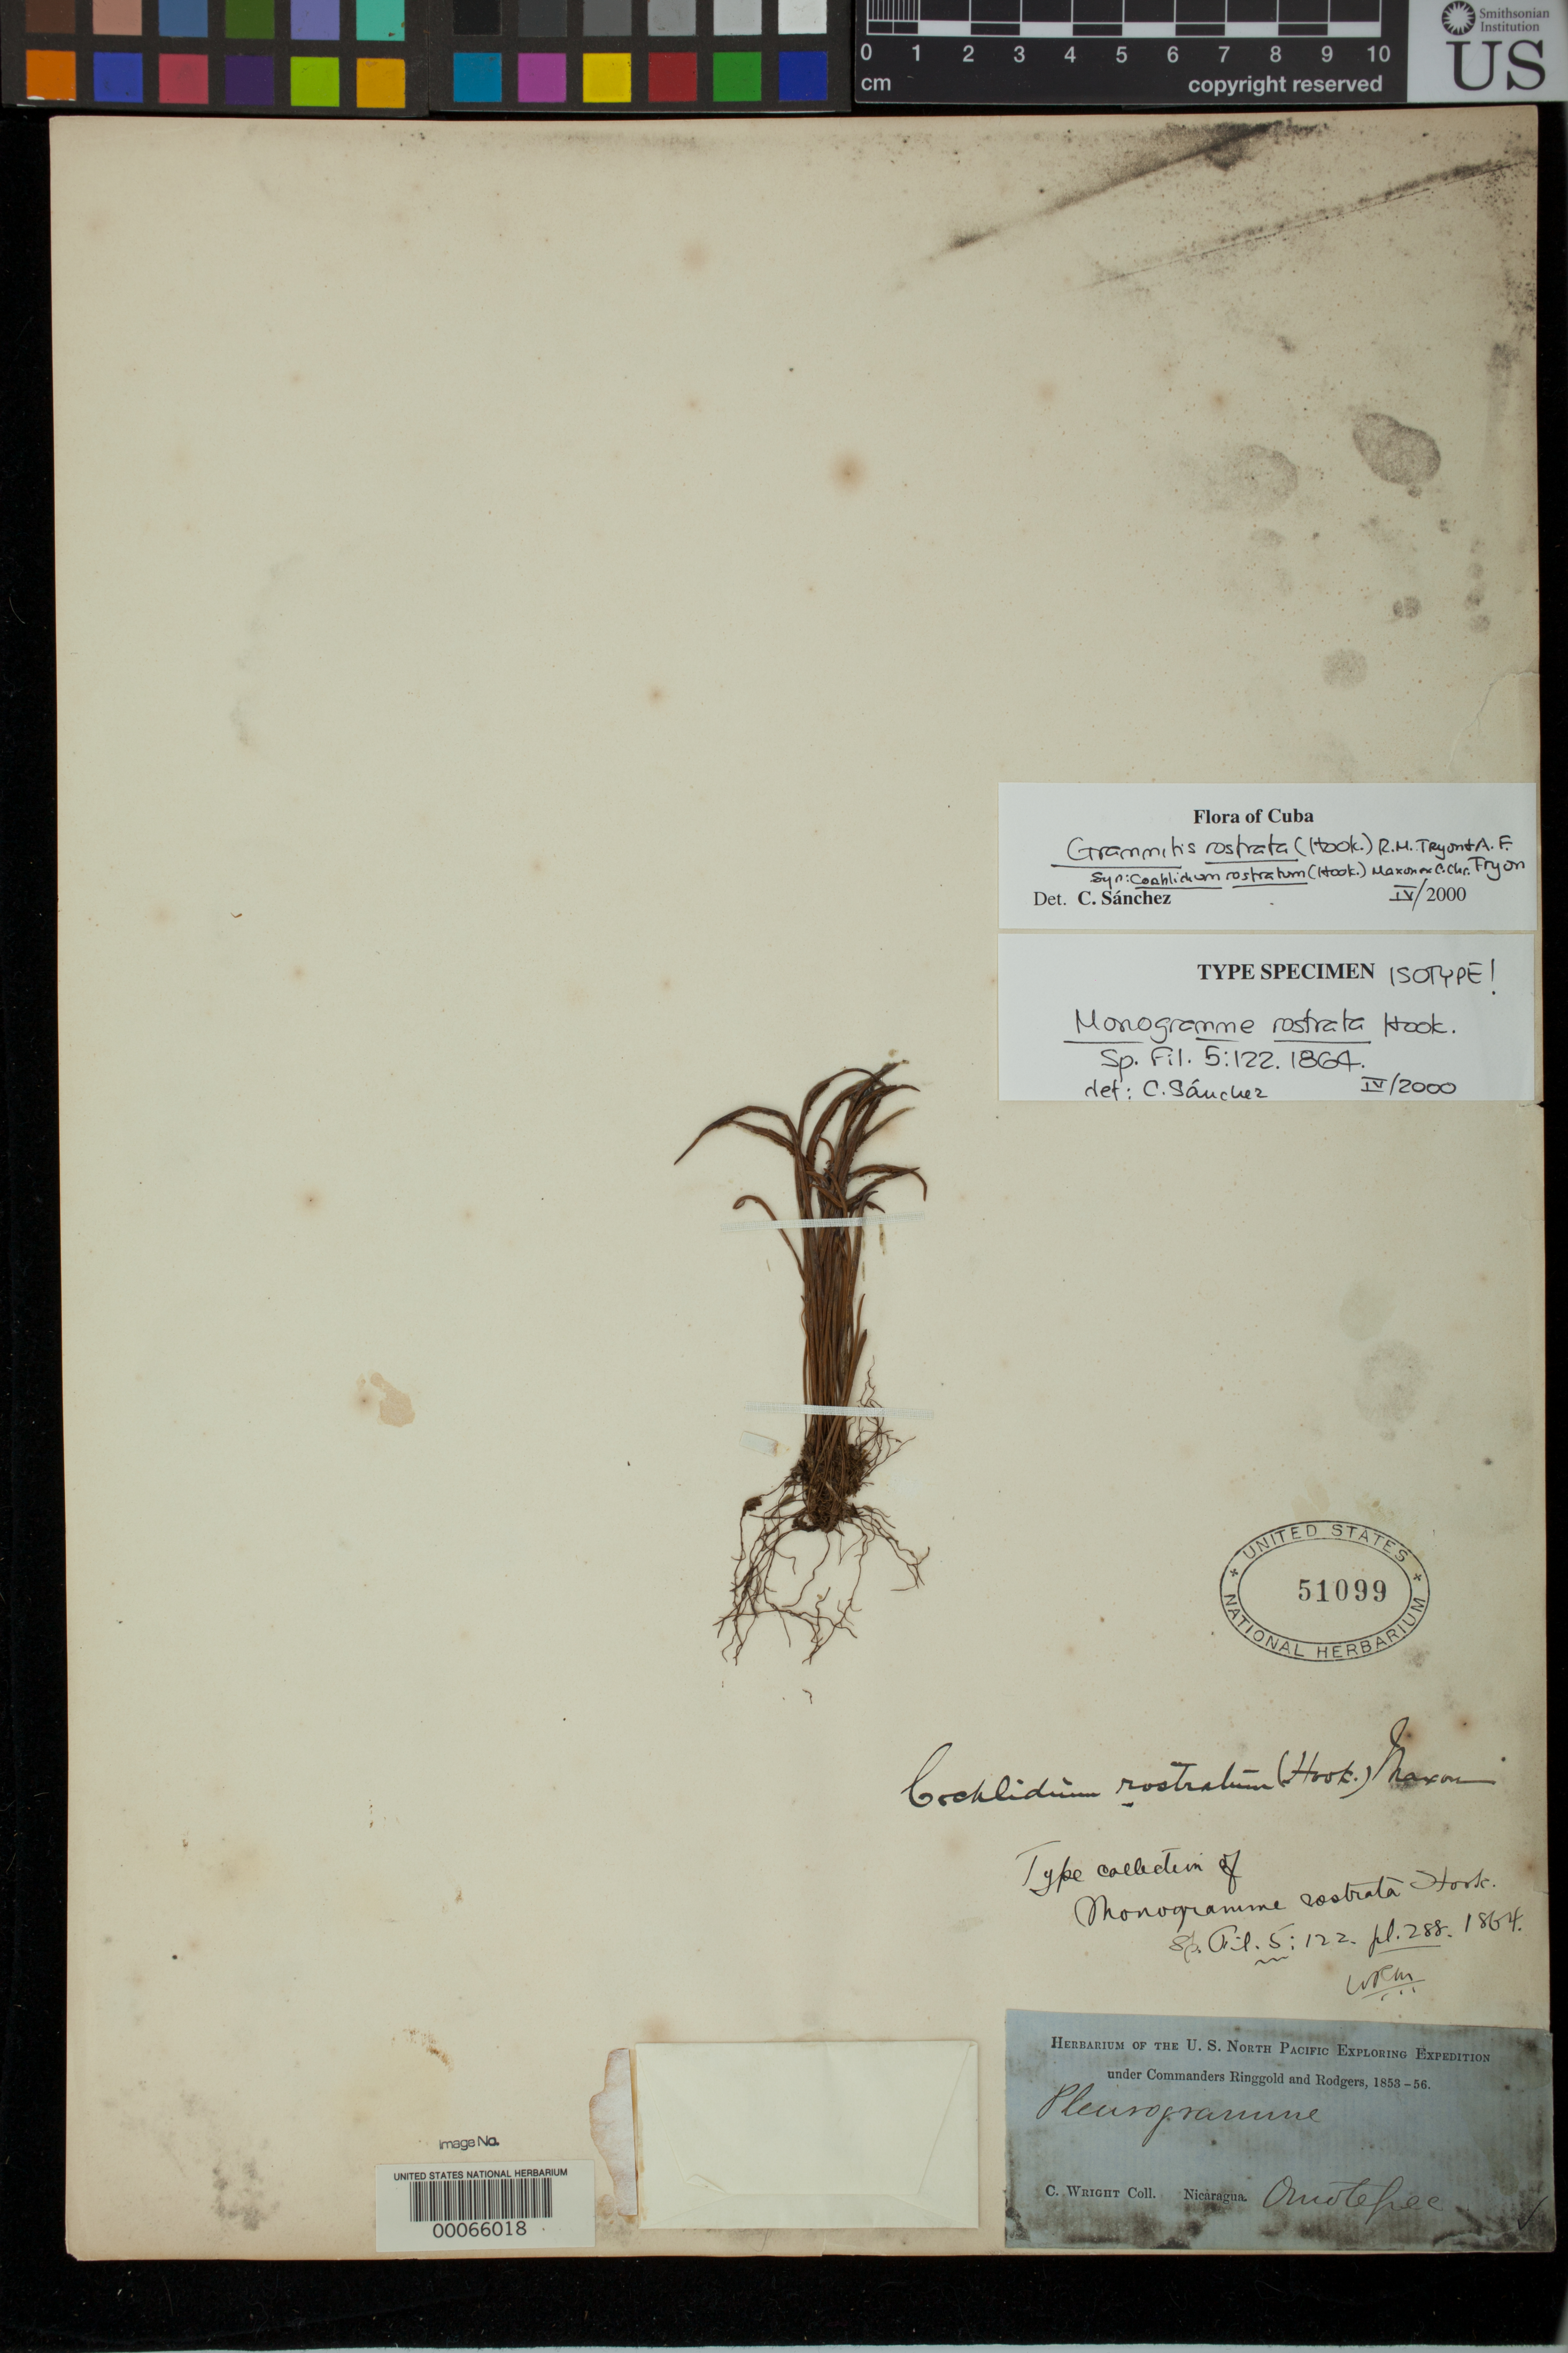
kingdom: Plantae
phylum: Tracheophyta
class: Polypodiopsida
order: Polypodiales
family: Pteridaceae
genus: Monogramma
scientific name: Monogramma rostrata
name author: Hook.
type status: Isotype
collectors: C. Wright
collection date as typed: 1853 to -- --- 1856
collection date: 1853/1856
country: Nicaragua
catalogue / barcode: US 51099